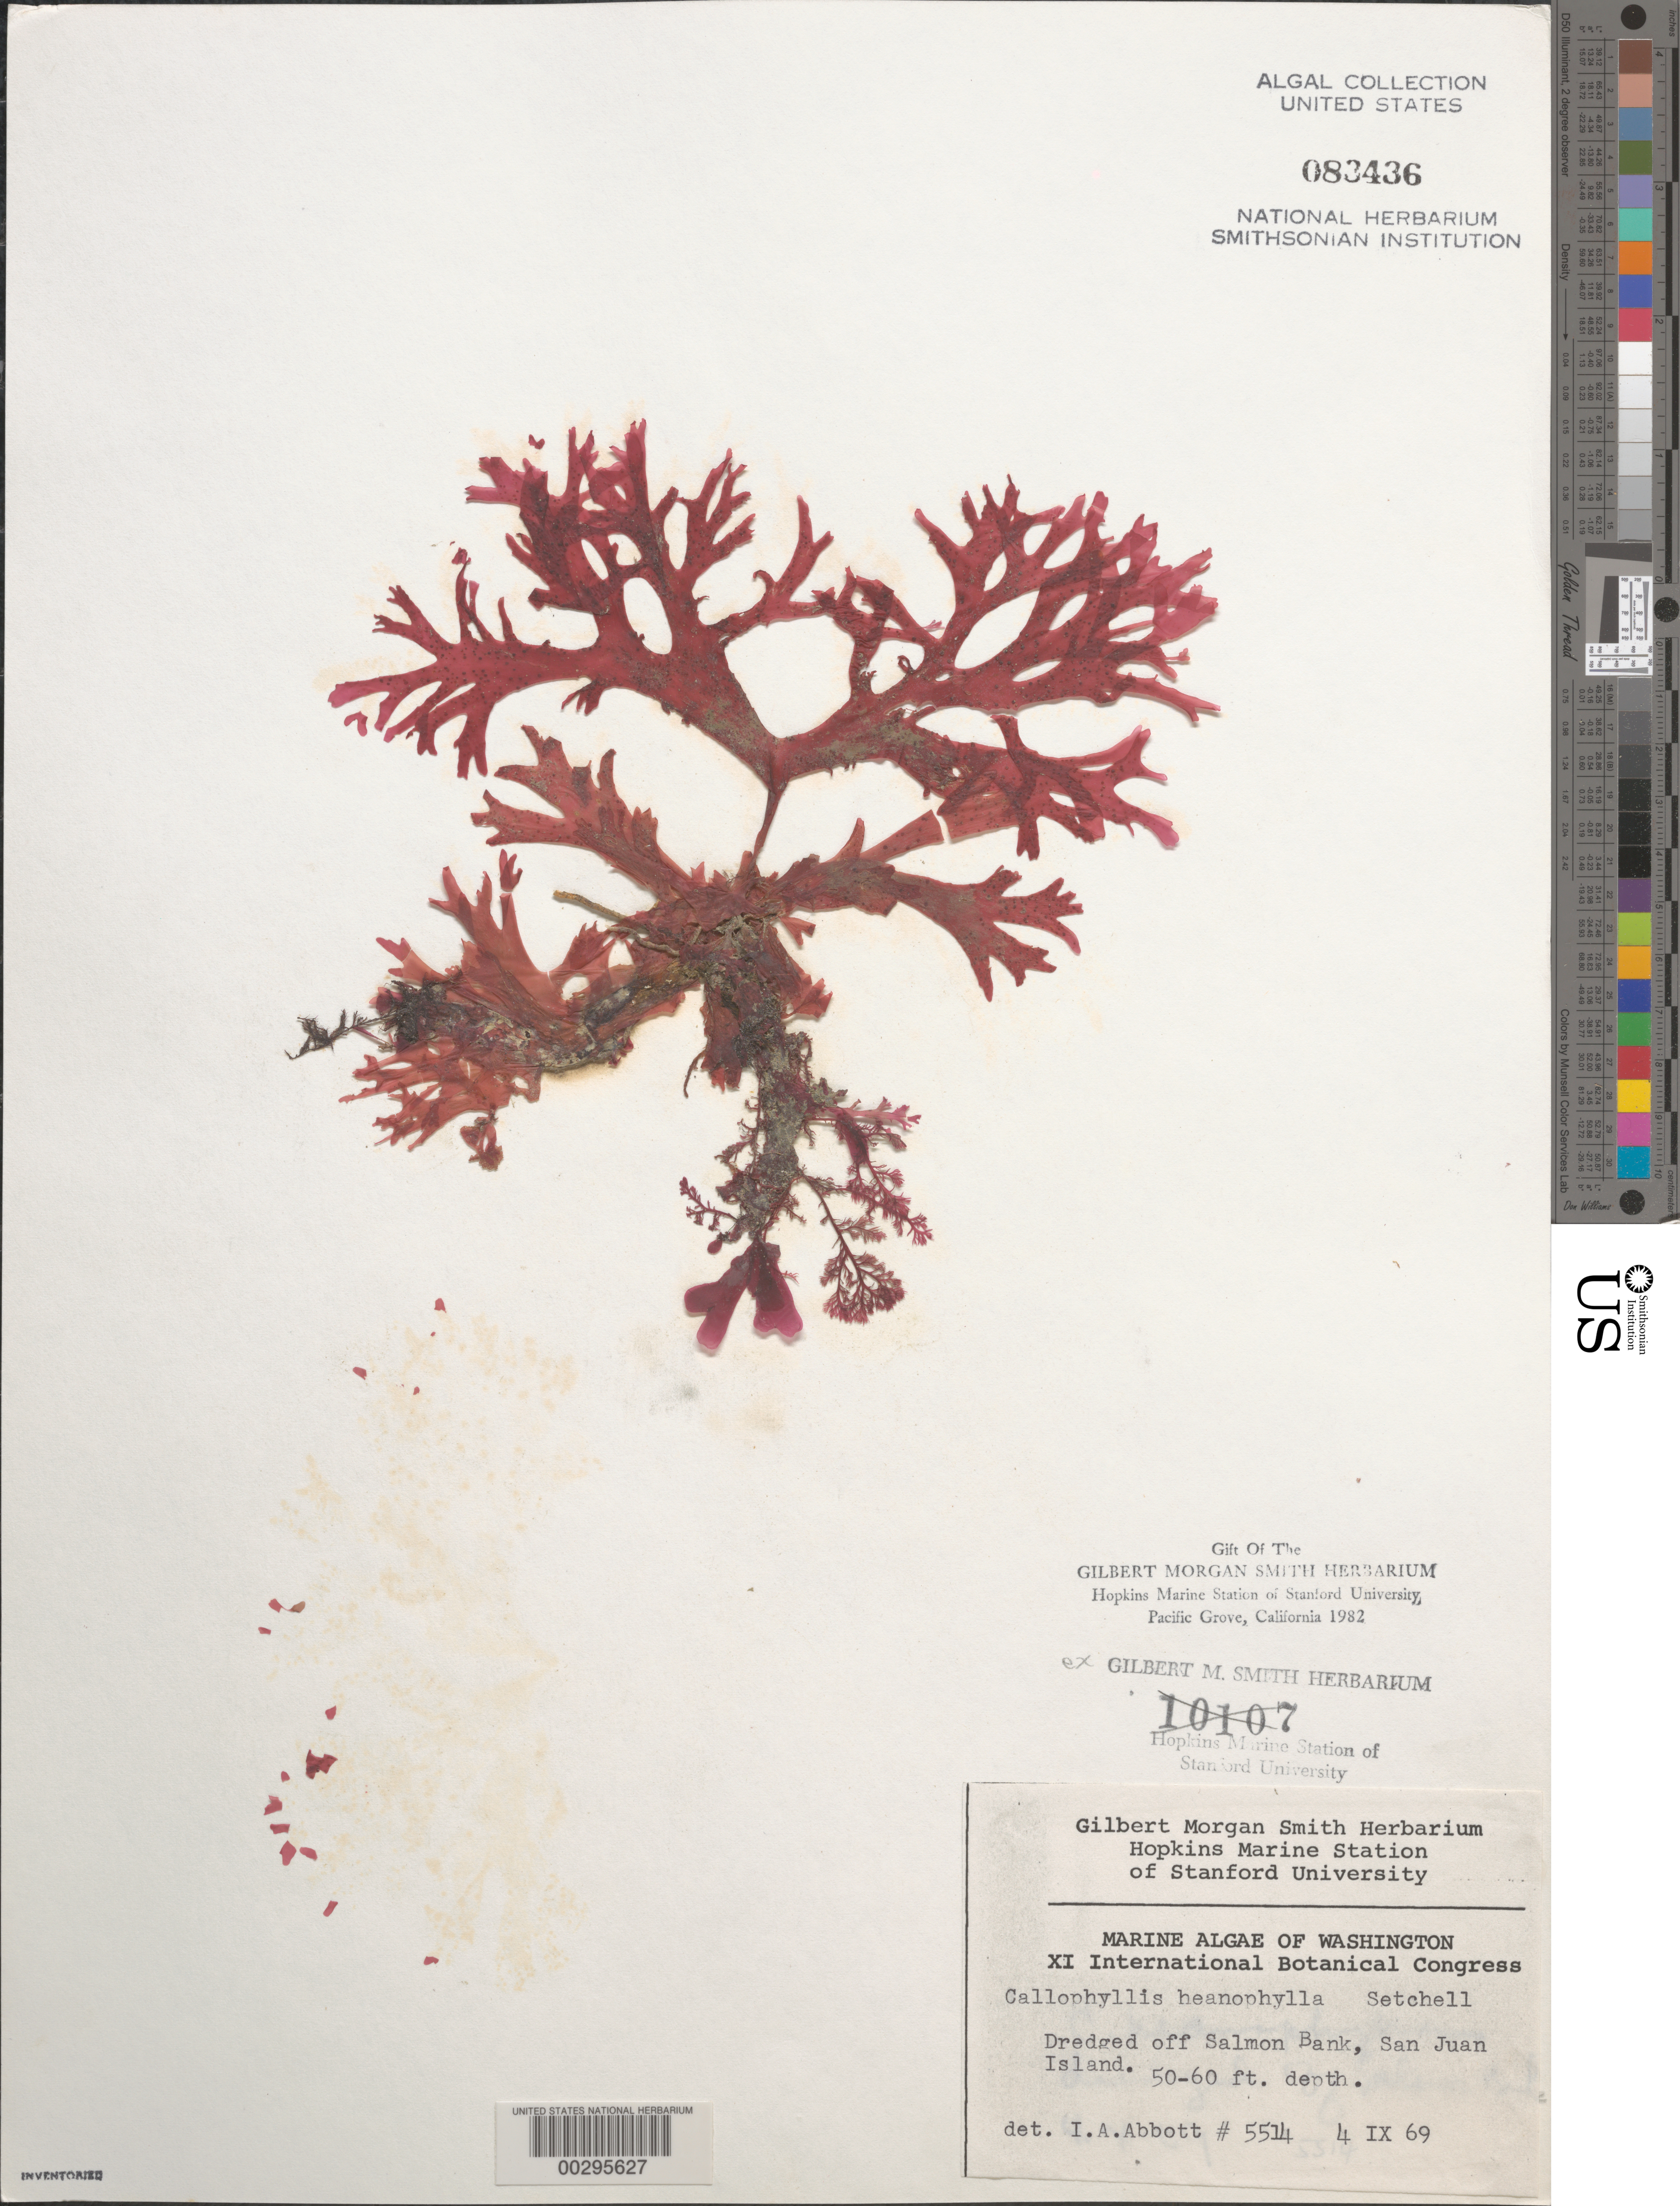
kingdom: Plantae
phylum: Rhodophyta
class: Florideophyceae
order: Gigartinales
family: Kallymeniaceae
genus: Callophyllis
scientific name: Callophyllis heanophylla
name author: Setch.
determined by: Abbott, Isabella A.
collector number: IAA 5514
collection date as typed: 04 Sep 1969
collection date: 1969-09-04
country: United States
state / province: Washington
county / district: San Juan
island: San Juan Island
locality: Off Salmon Bank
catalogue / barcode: US 83436